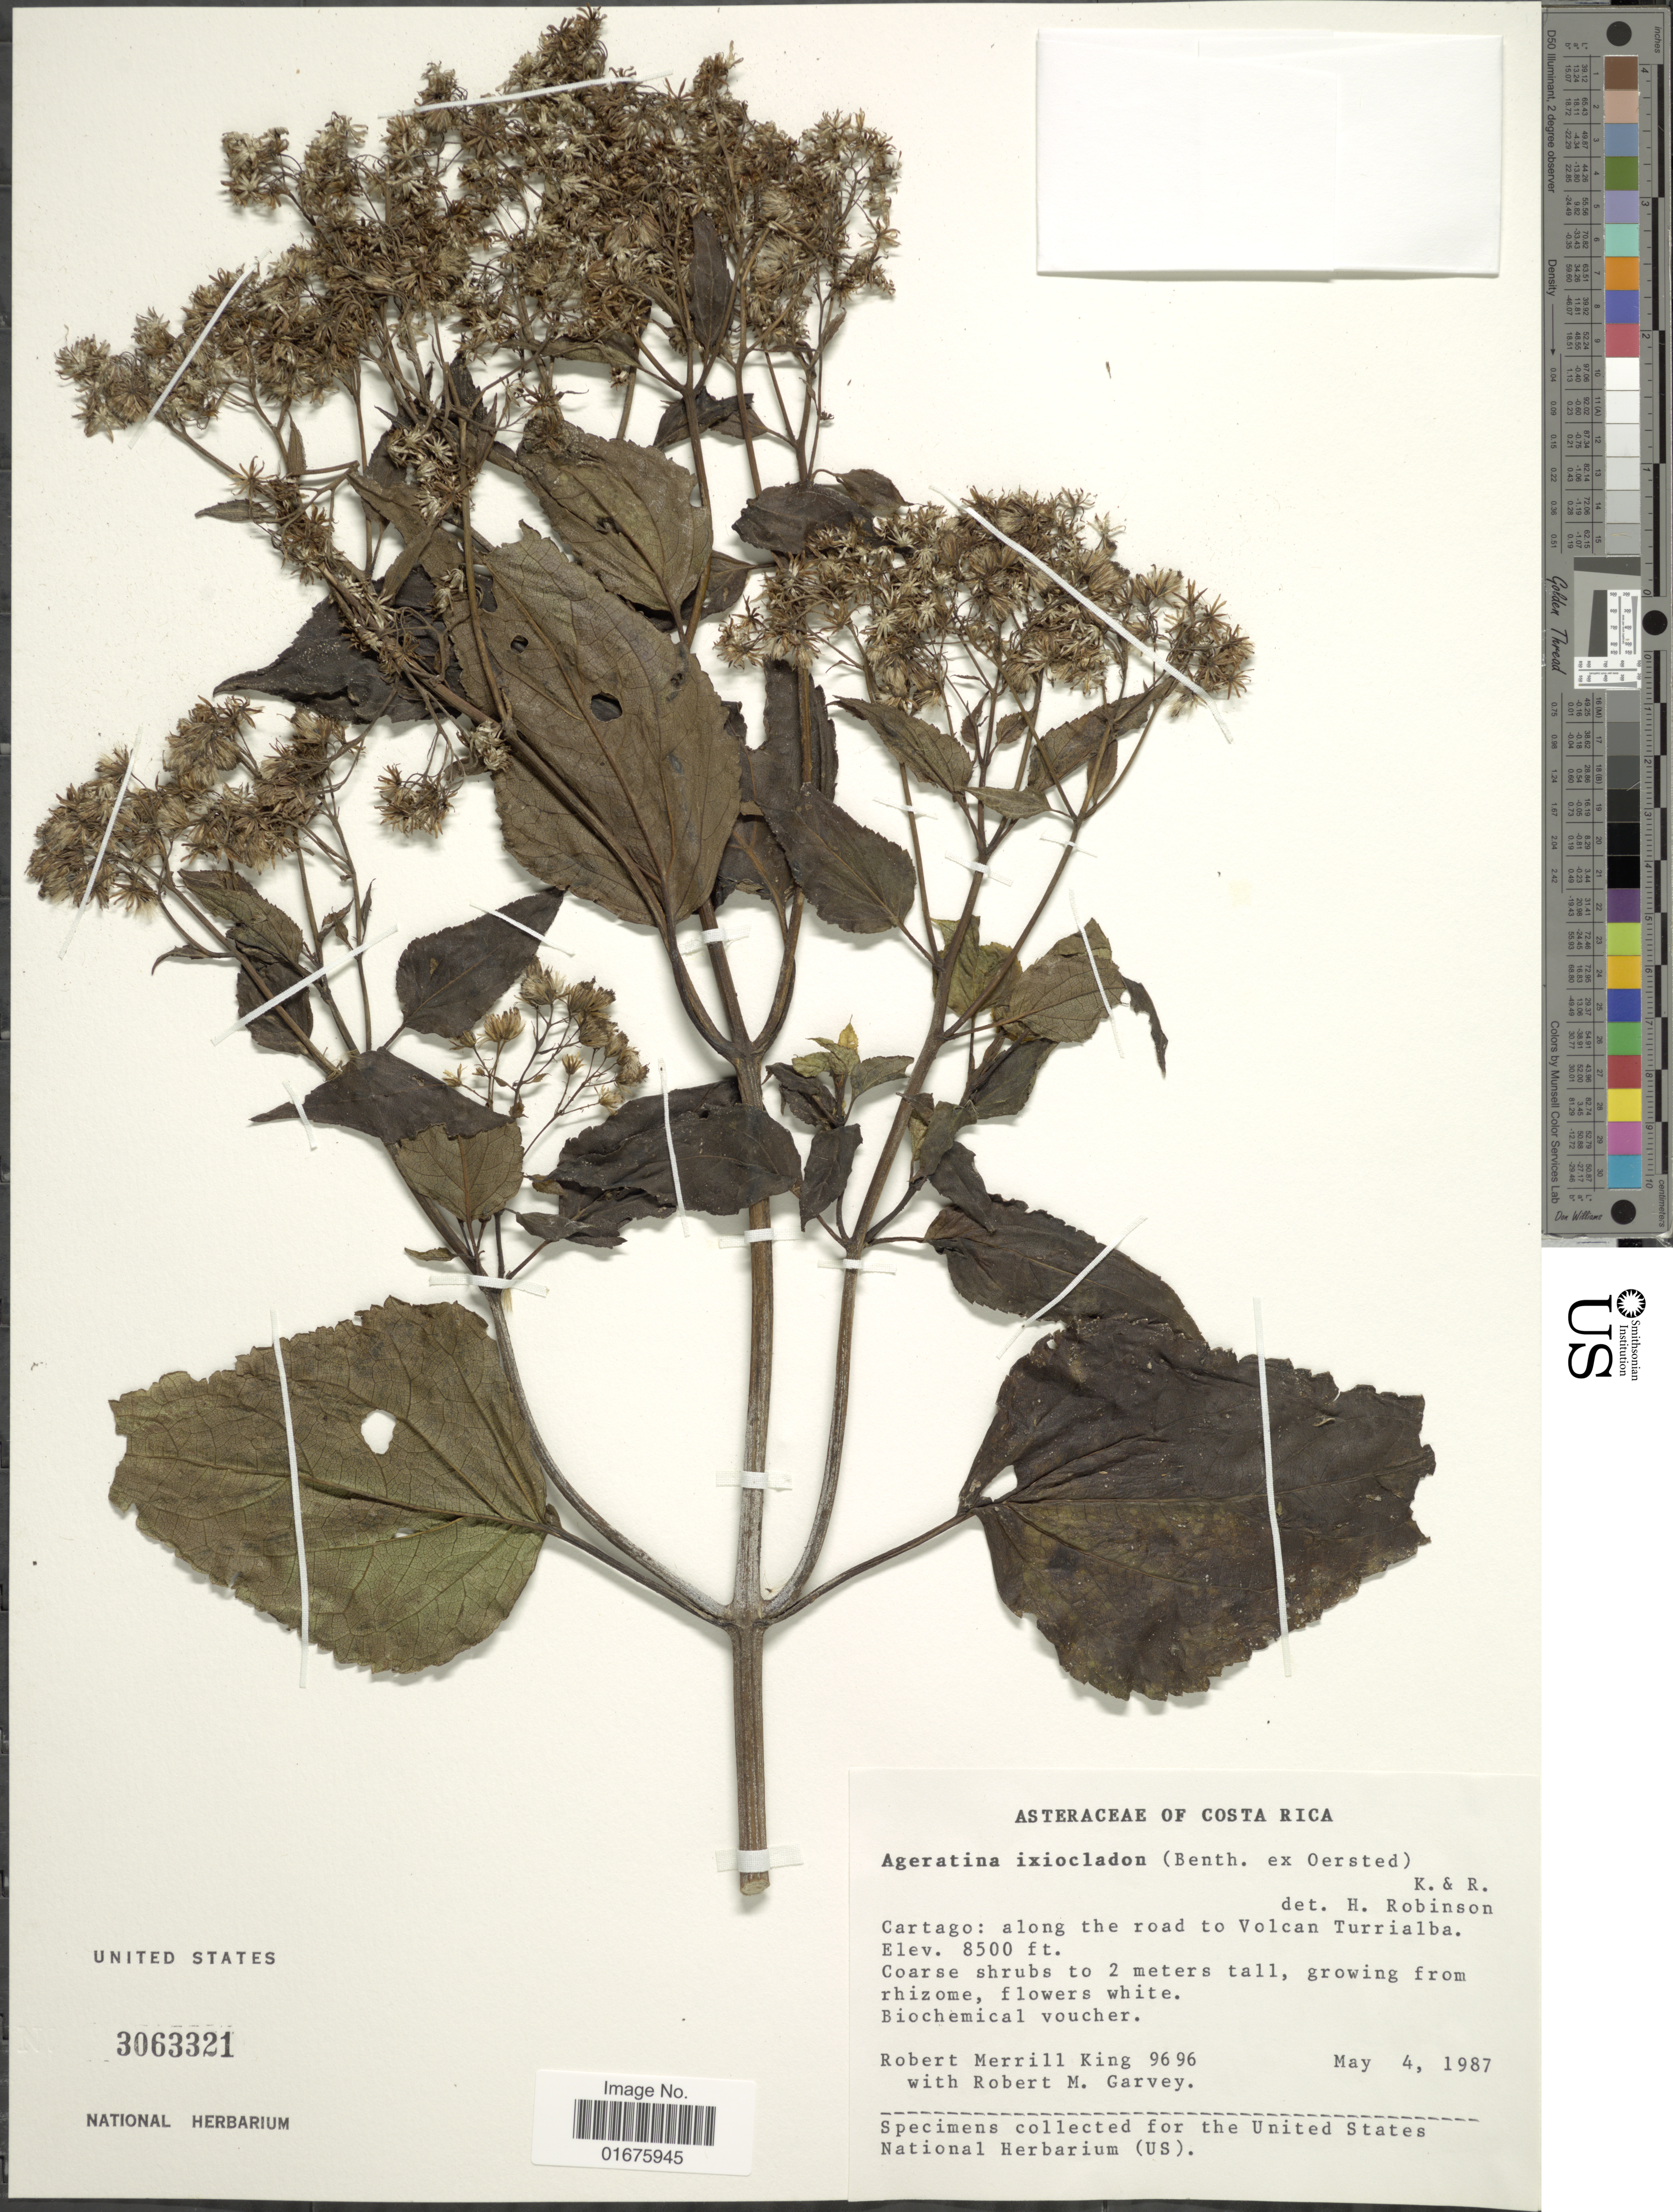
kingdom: Plantae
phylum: Tracheophyta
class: Magnoliopsida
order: Asterales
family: Asteraceae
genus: Ageratina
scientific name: Ageratina ixiocladon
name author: (Benth. ex Oerst.) R.M. King & H. Rob.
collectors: R. M. King & R. Garvey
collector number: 9696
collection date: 1987-05-04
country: Costa Rica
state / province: Cartago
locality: Along the road to Volcan Turrialba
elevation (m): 2591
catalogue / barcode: US 3063321